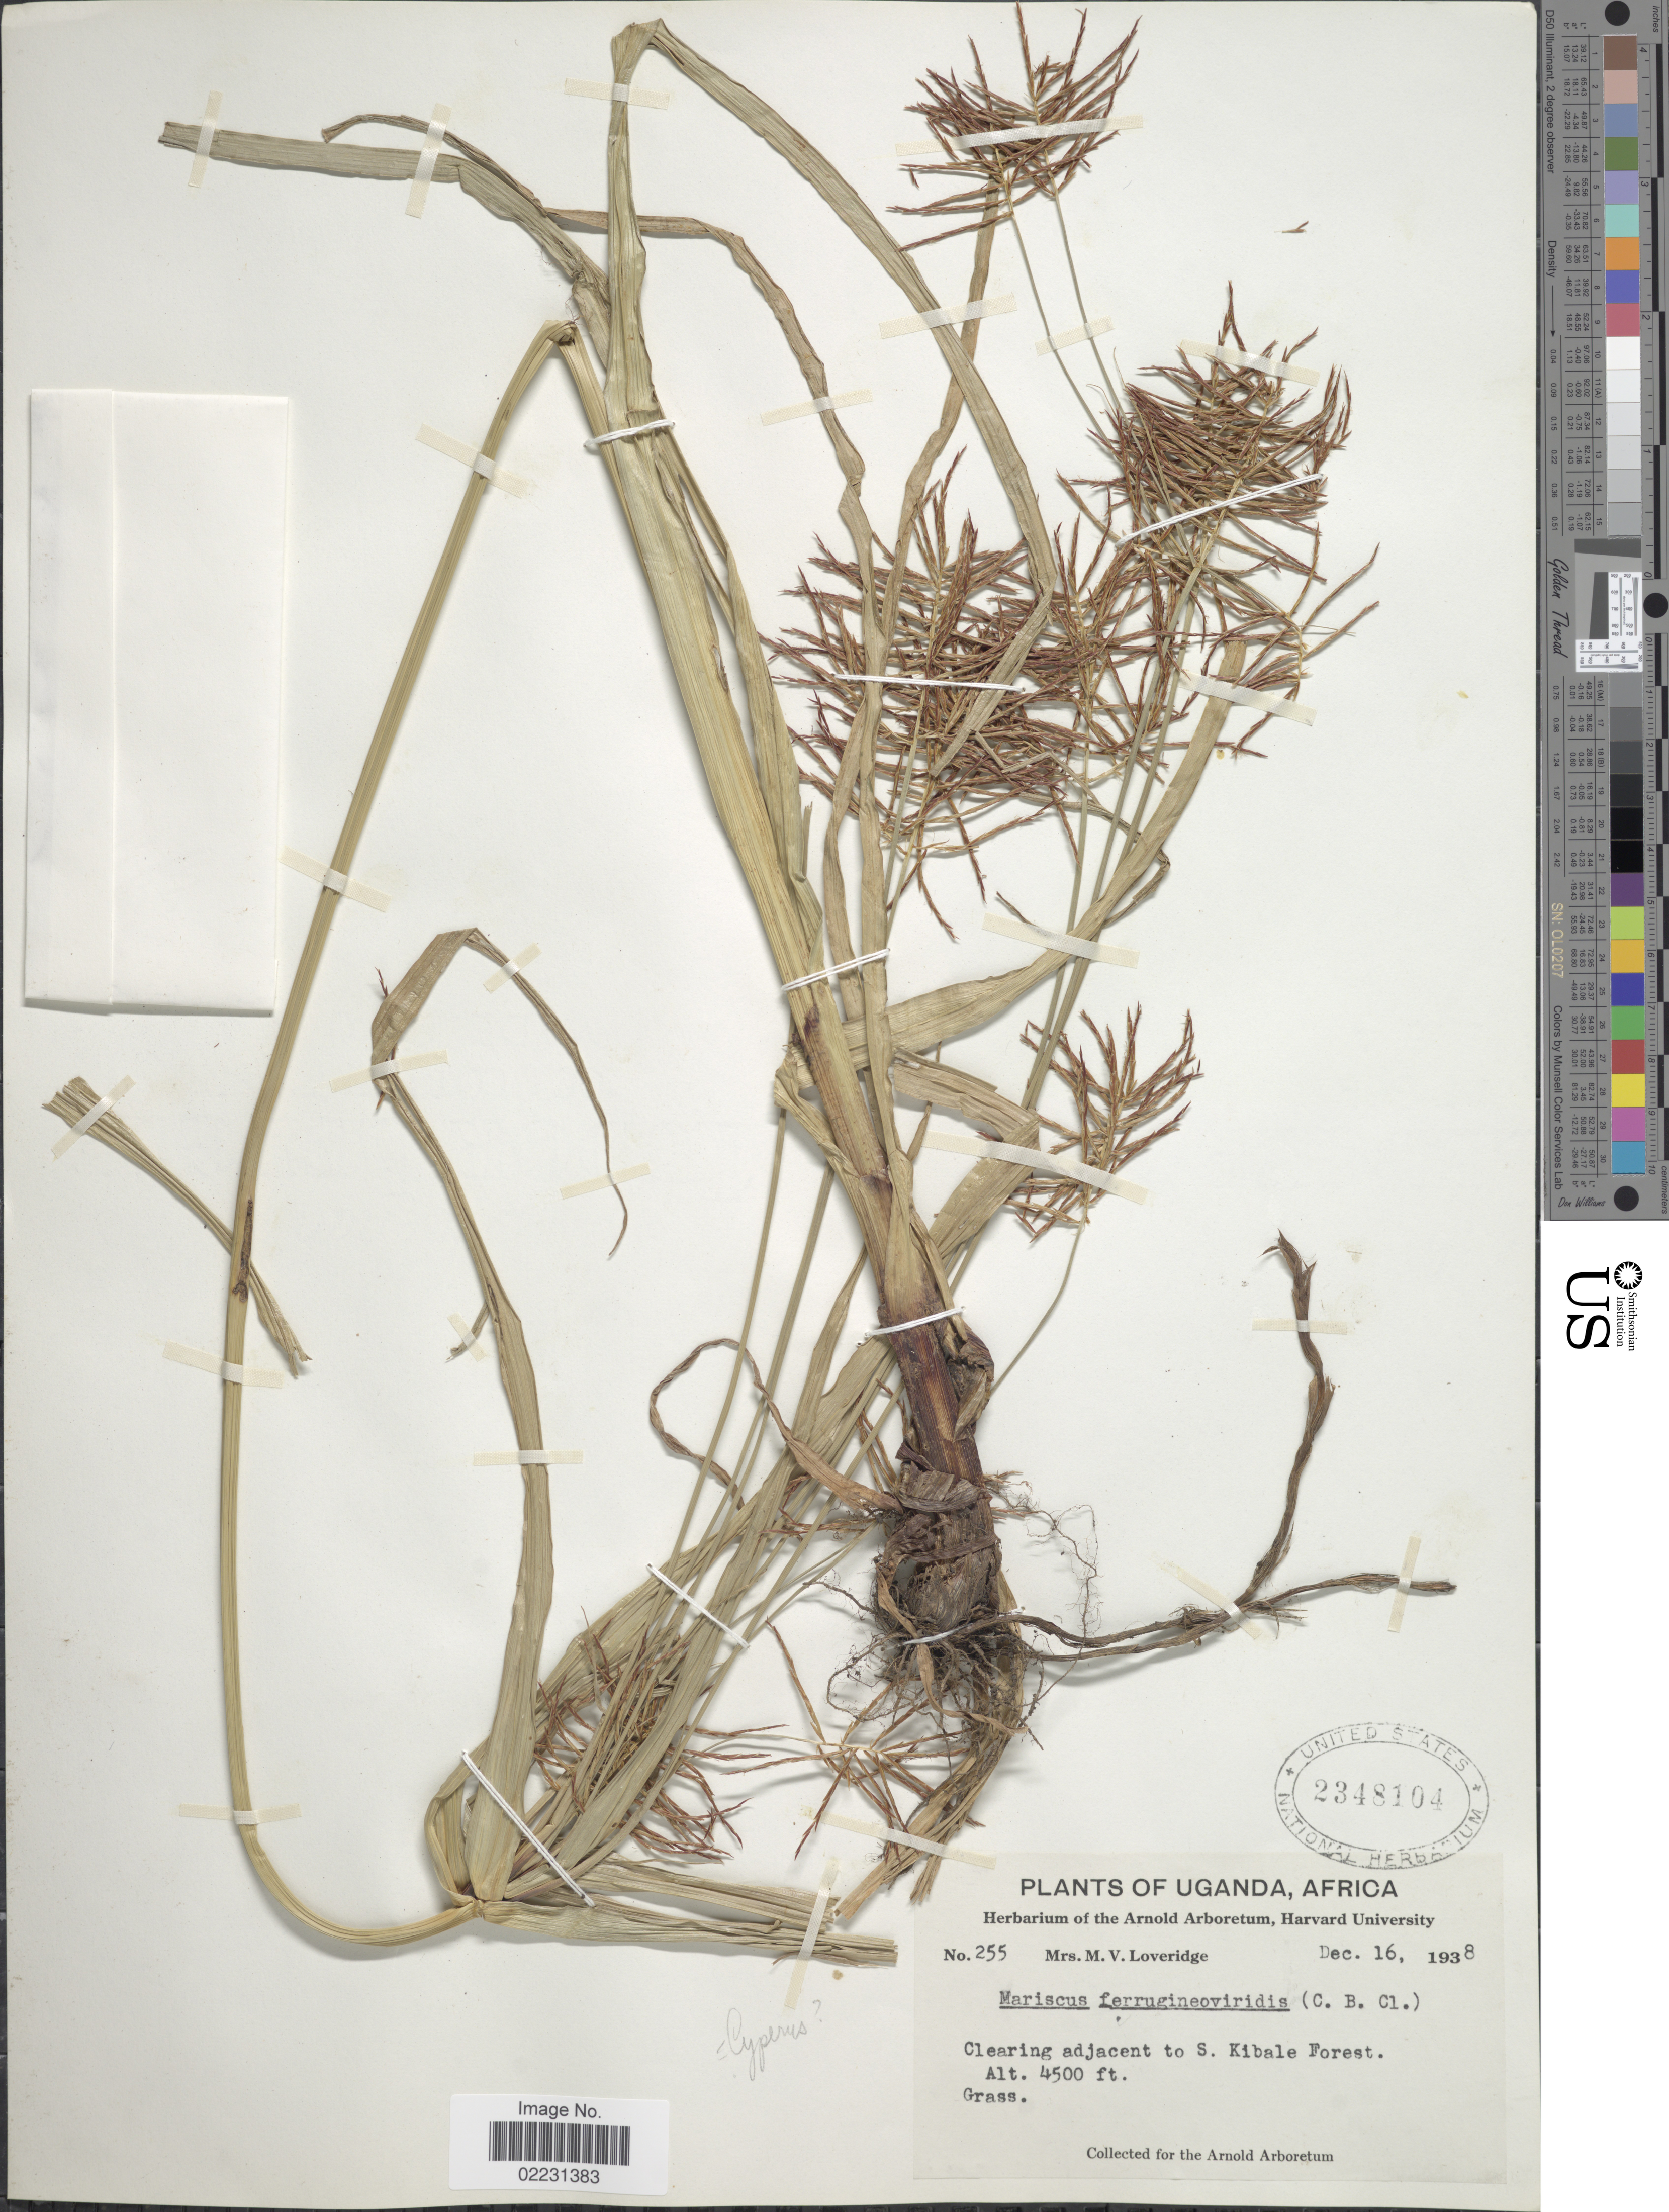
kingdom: Plantae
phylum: Tracheophyta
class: Liliopsida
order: Poales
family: Cyperaceae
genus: Cyperus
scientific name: Cyperus ferrugineoviridis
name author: (C.B. Clarke) Kük.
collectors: M. Loveridge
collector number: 255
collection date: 1938-12-16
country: Uganda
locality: Uganda, Africa. Clearing adjacent to S, Kibale Forest.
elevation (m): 1372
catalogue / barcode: US 2348104